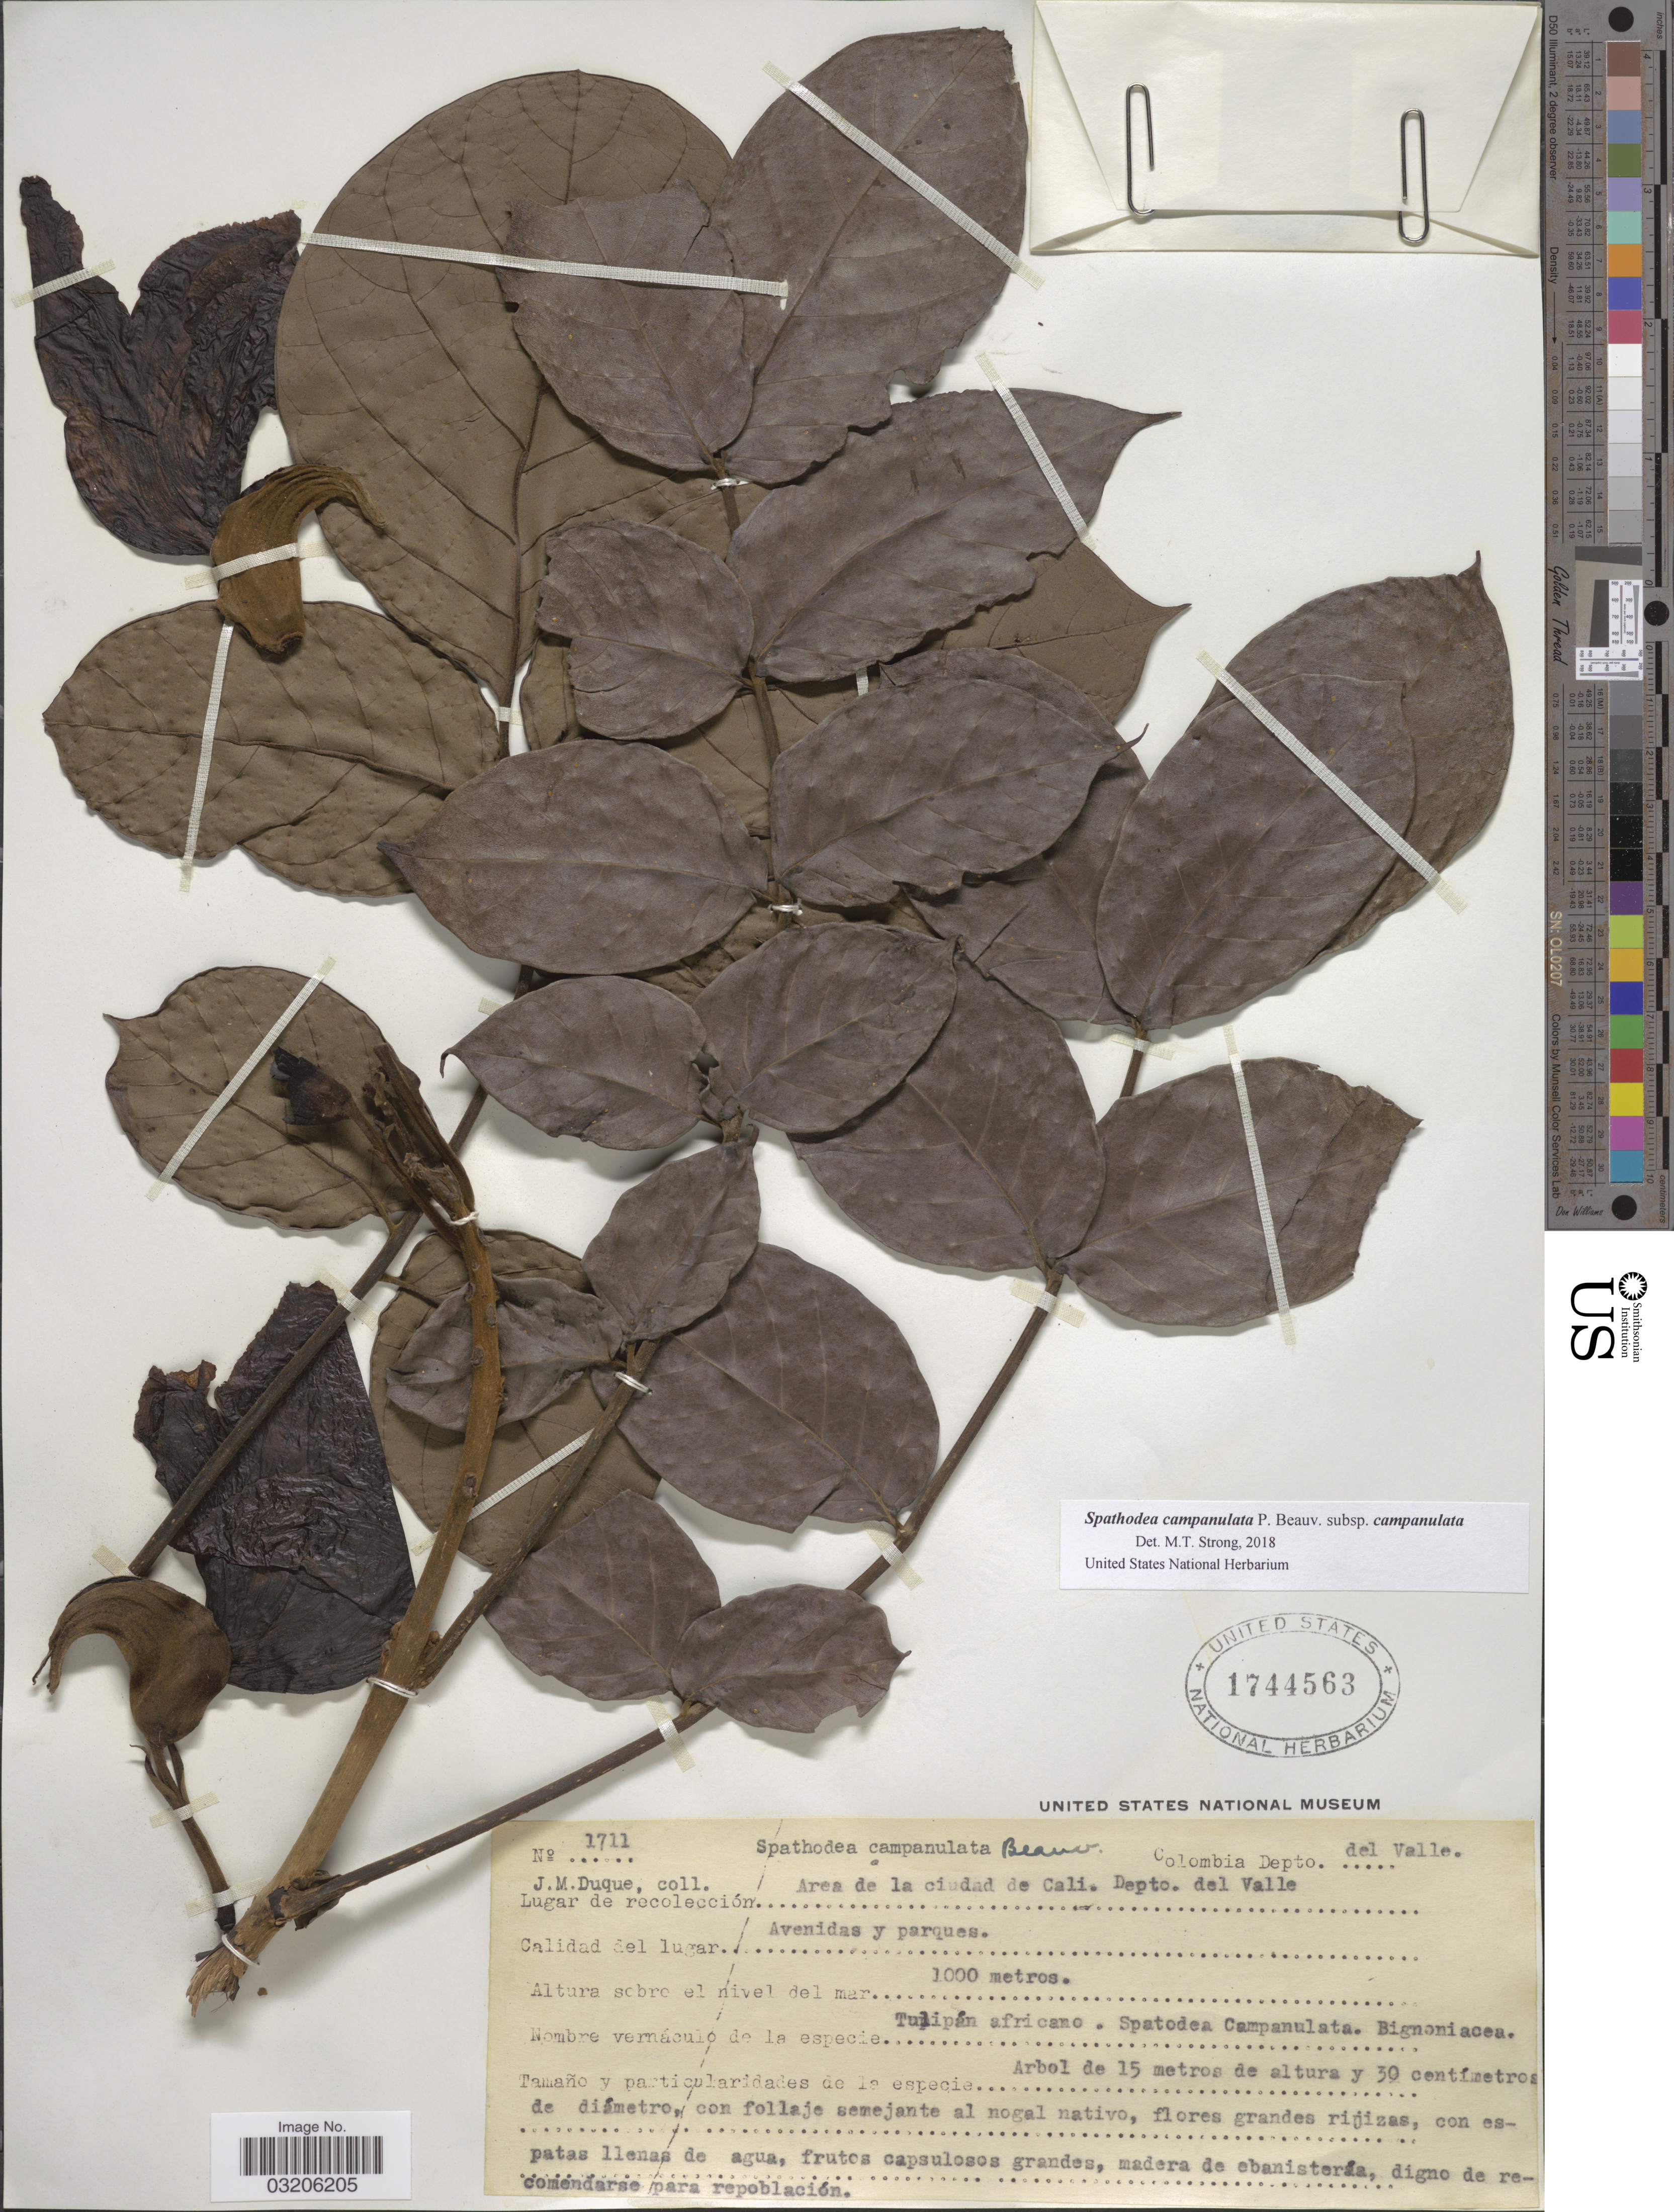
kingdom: Plantae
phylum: Tracheophyta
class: Magnoliopsida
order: Lamiales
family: Bignoniaceae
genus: Spathodea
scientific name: Spathodea campanulata subsp. campanulata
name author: P. Beauv.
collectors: J. Duque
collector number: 1711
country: Colombia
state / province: Valle del Cauca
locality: Depto. del Valle. Area de la ciudad de Cali. Avenidas y parques.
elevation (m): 1000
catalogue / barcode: US 1744563